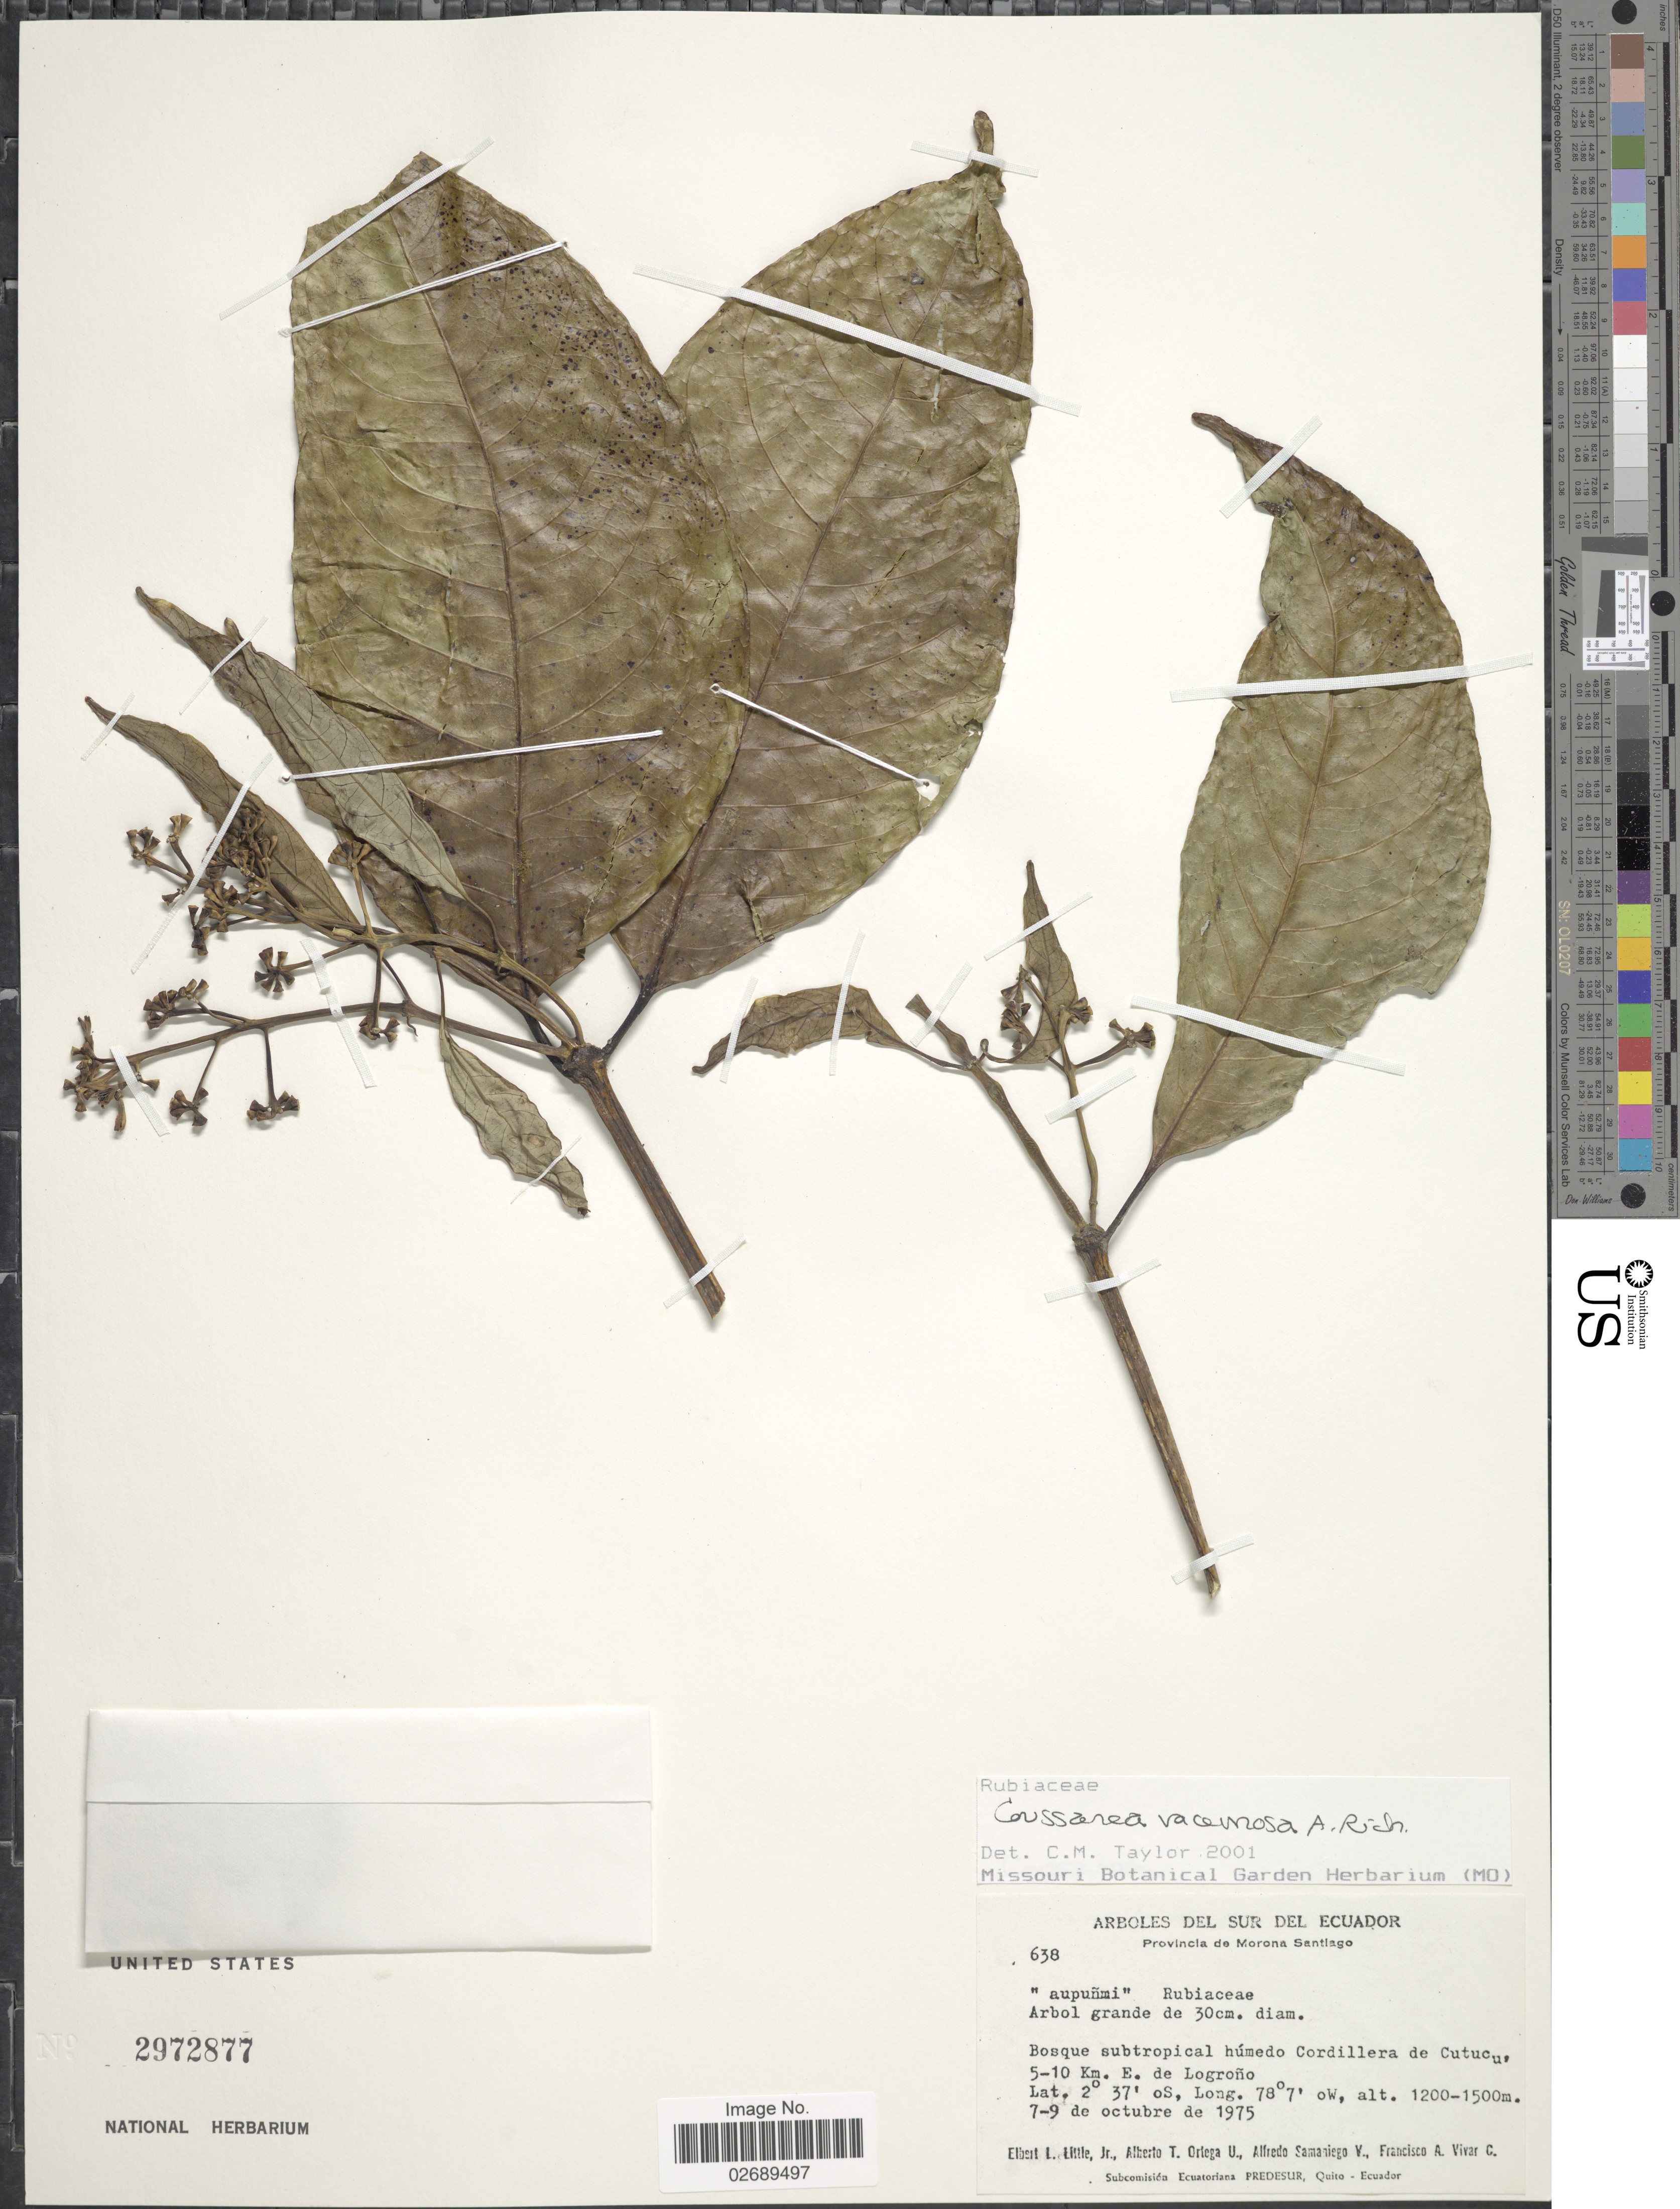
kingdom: Plantae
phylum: Tracheophyta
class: Magnoliopsida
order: Gentianales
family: Rubiaceae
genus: Coussarea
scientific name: Coussarea racemosa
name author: A. Rich.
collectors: E. L. Little, A. T. Ortega U., A. V. Samaniego & F. A. Vivar C.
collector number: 638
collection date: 1975-10-07/1975-10-09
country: Ecuador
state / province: Morona-Santiago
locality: Sur del Ecuador. Bosque subtropical humedo Cordillera de Cutucu, 5-10 Km. E. de Logrono.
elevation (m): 1200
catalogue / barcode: US 2972877